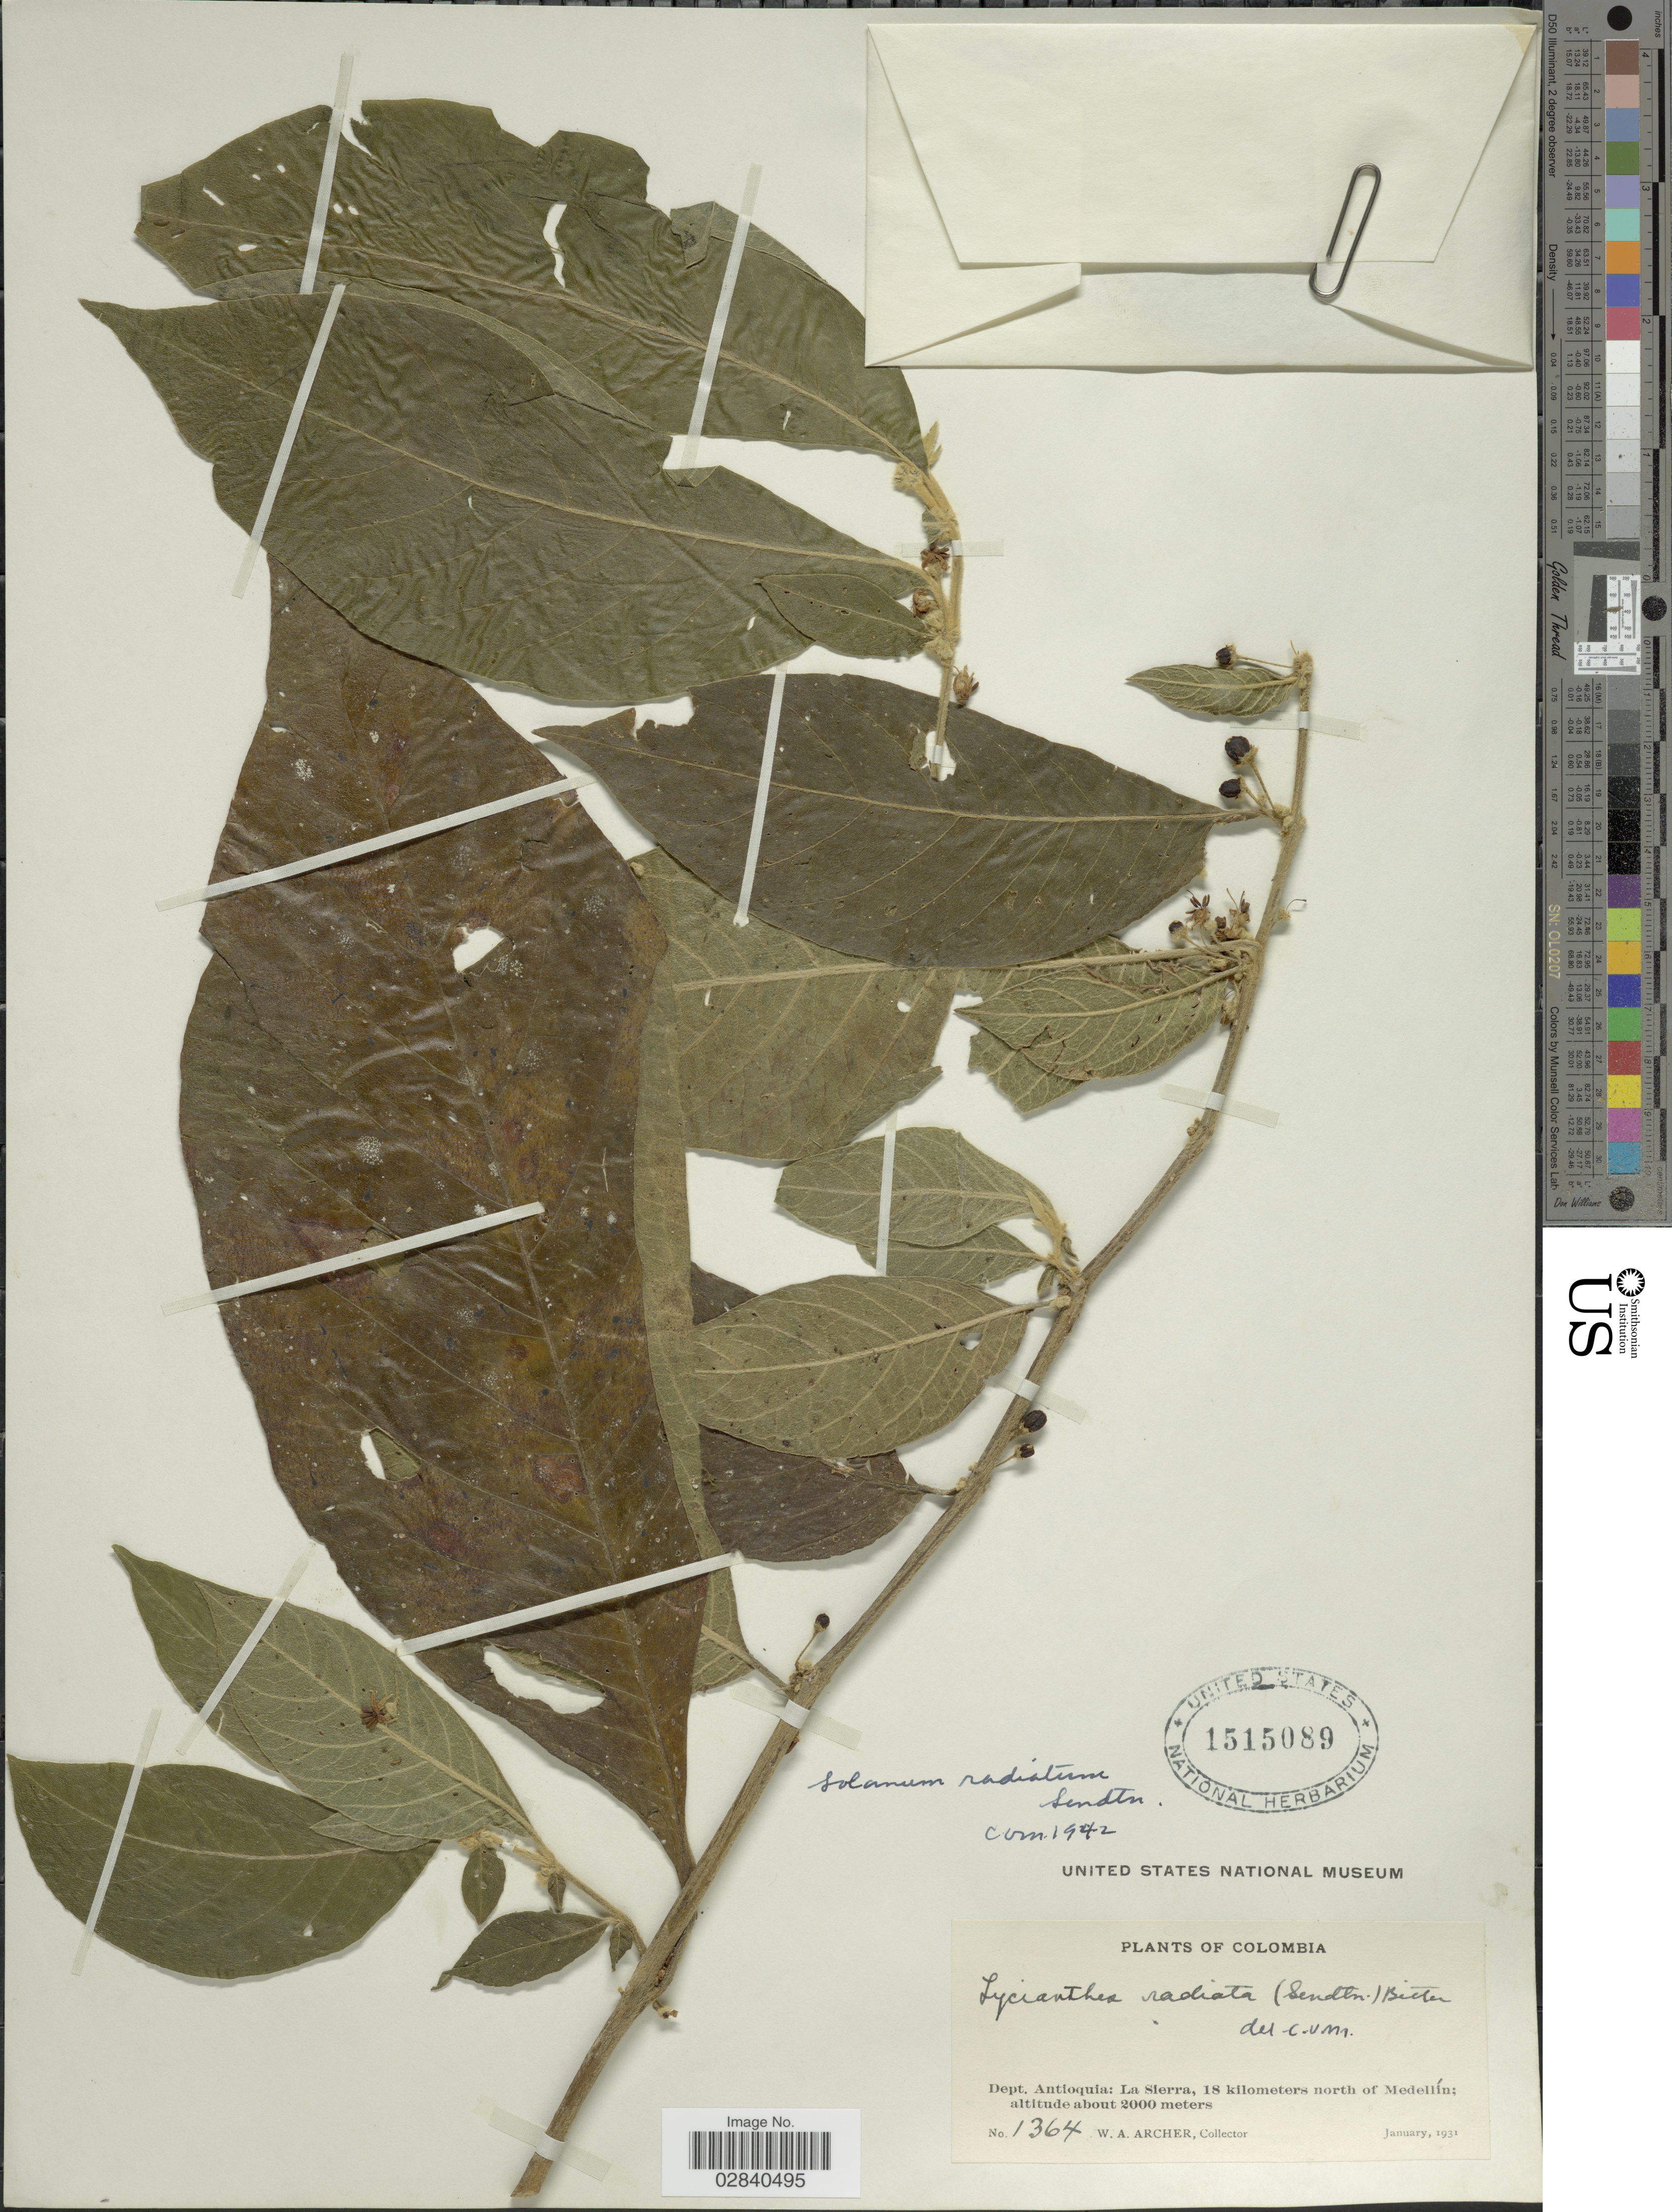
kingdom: Plantae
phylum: Tracheophyta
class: Magnoliopsida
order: Solanales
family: Solanaceae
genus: Lycianthes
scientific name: Lycianthes radiata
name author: (Sendtn.) Bitter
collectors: W. A. Archer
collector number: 1364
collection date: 1931-01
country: Colombia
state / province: Antioquia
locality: Dept. Antioquia: La Sierra, 18 kilometers north of Medellín.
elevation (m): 2000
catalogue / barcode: US 1515089